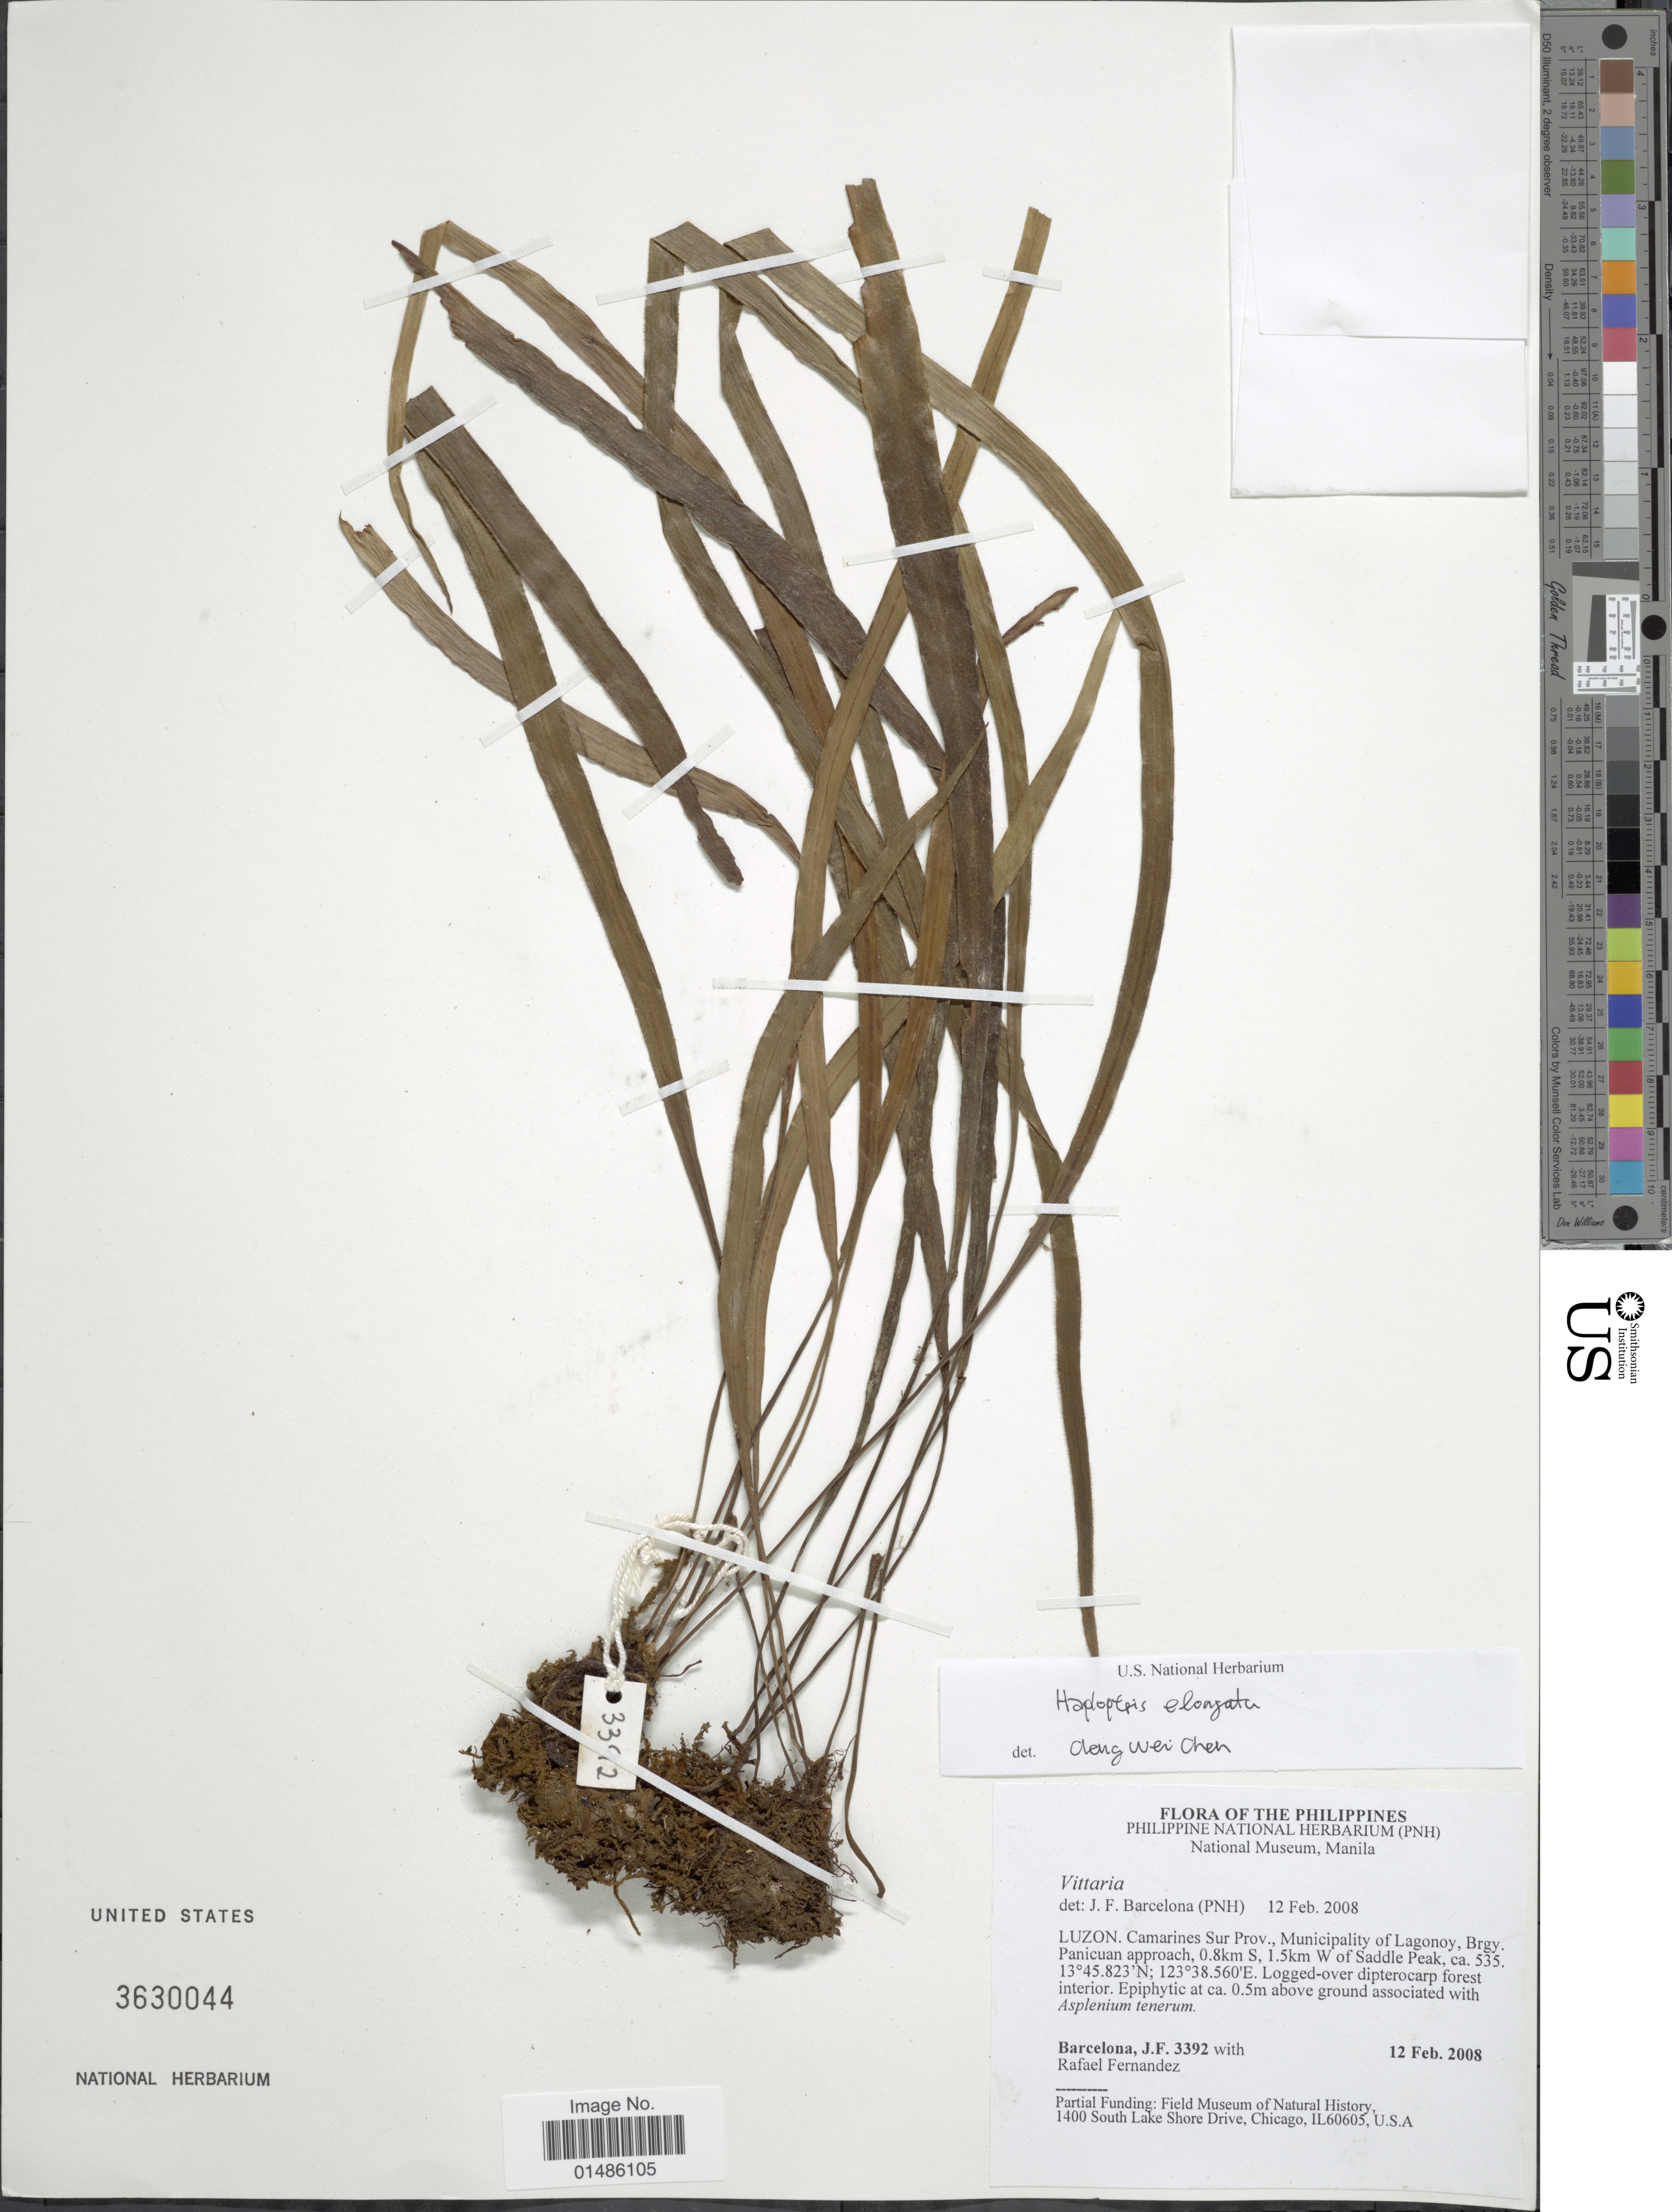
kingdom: Plantae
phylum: Tracheophyta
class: Polypodiopsida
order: Polypodiales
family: Pteridaceae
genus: Haplopteris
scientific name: Haplopteris elongata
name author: (Sw.) Crane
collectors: J. F. Barcelona & R. Fernandez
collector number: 3392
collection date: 2008-02-12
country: Philippines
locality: Luzon. Camarines Sur Prov., Municipality of Lagonoy, Brgy. Panicuan approach, 0.8km S, 1.5km W of Saddle Peak.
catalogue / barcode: US 3630044